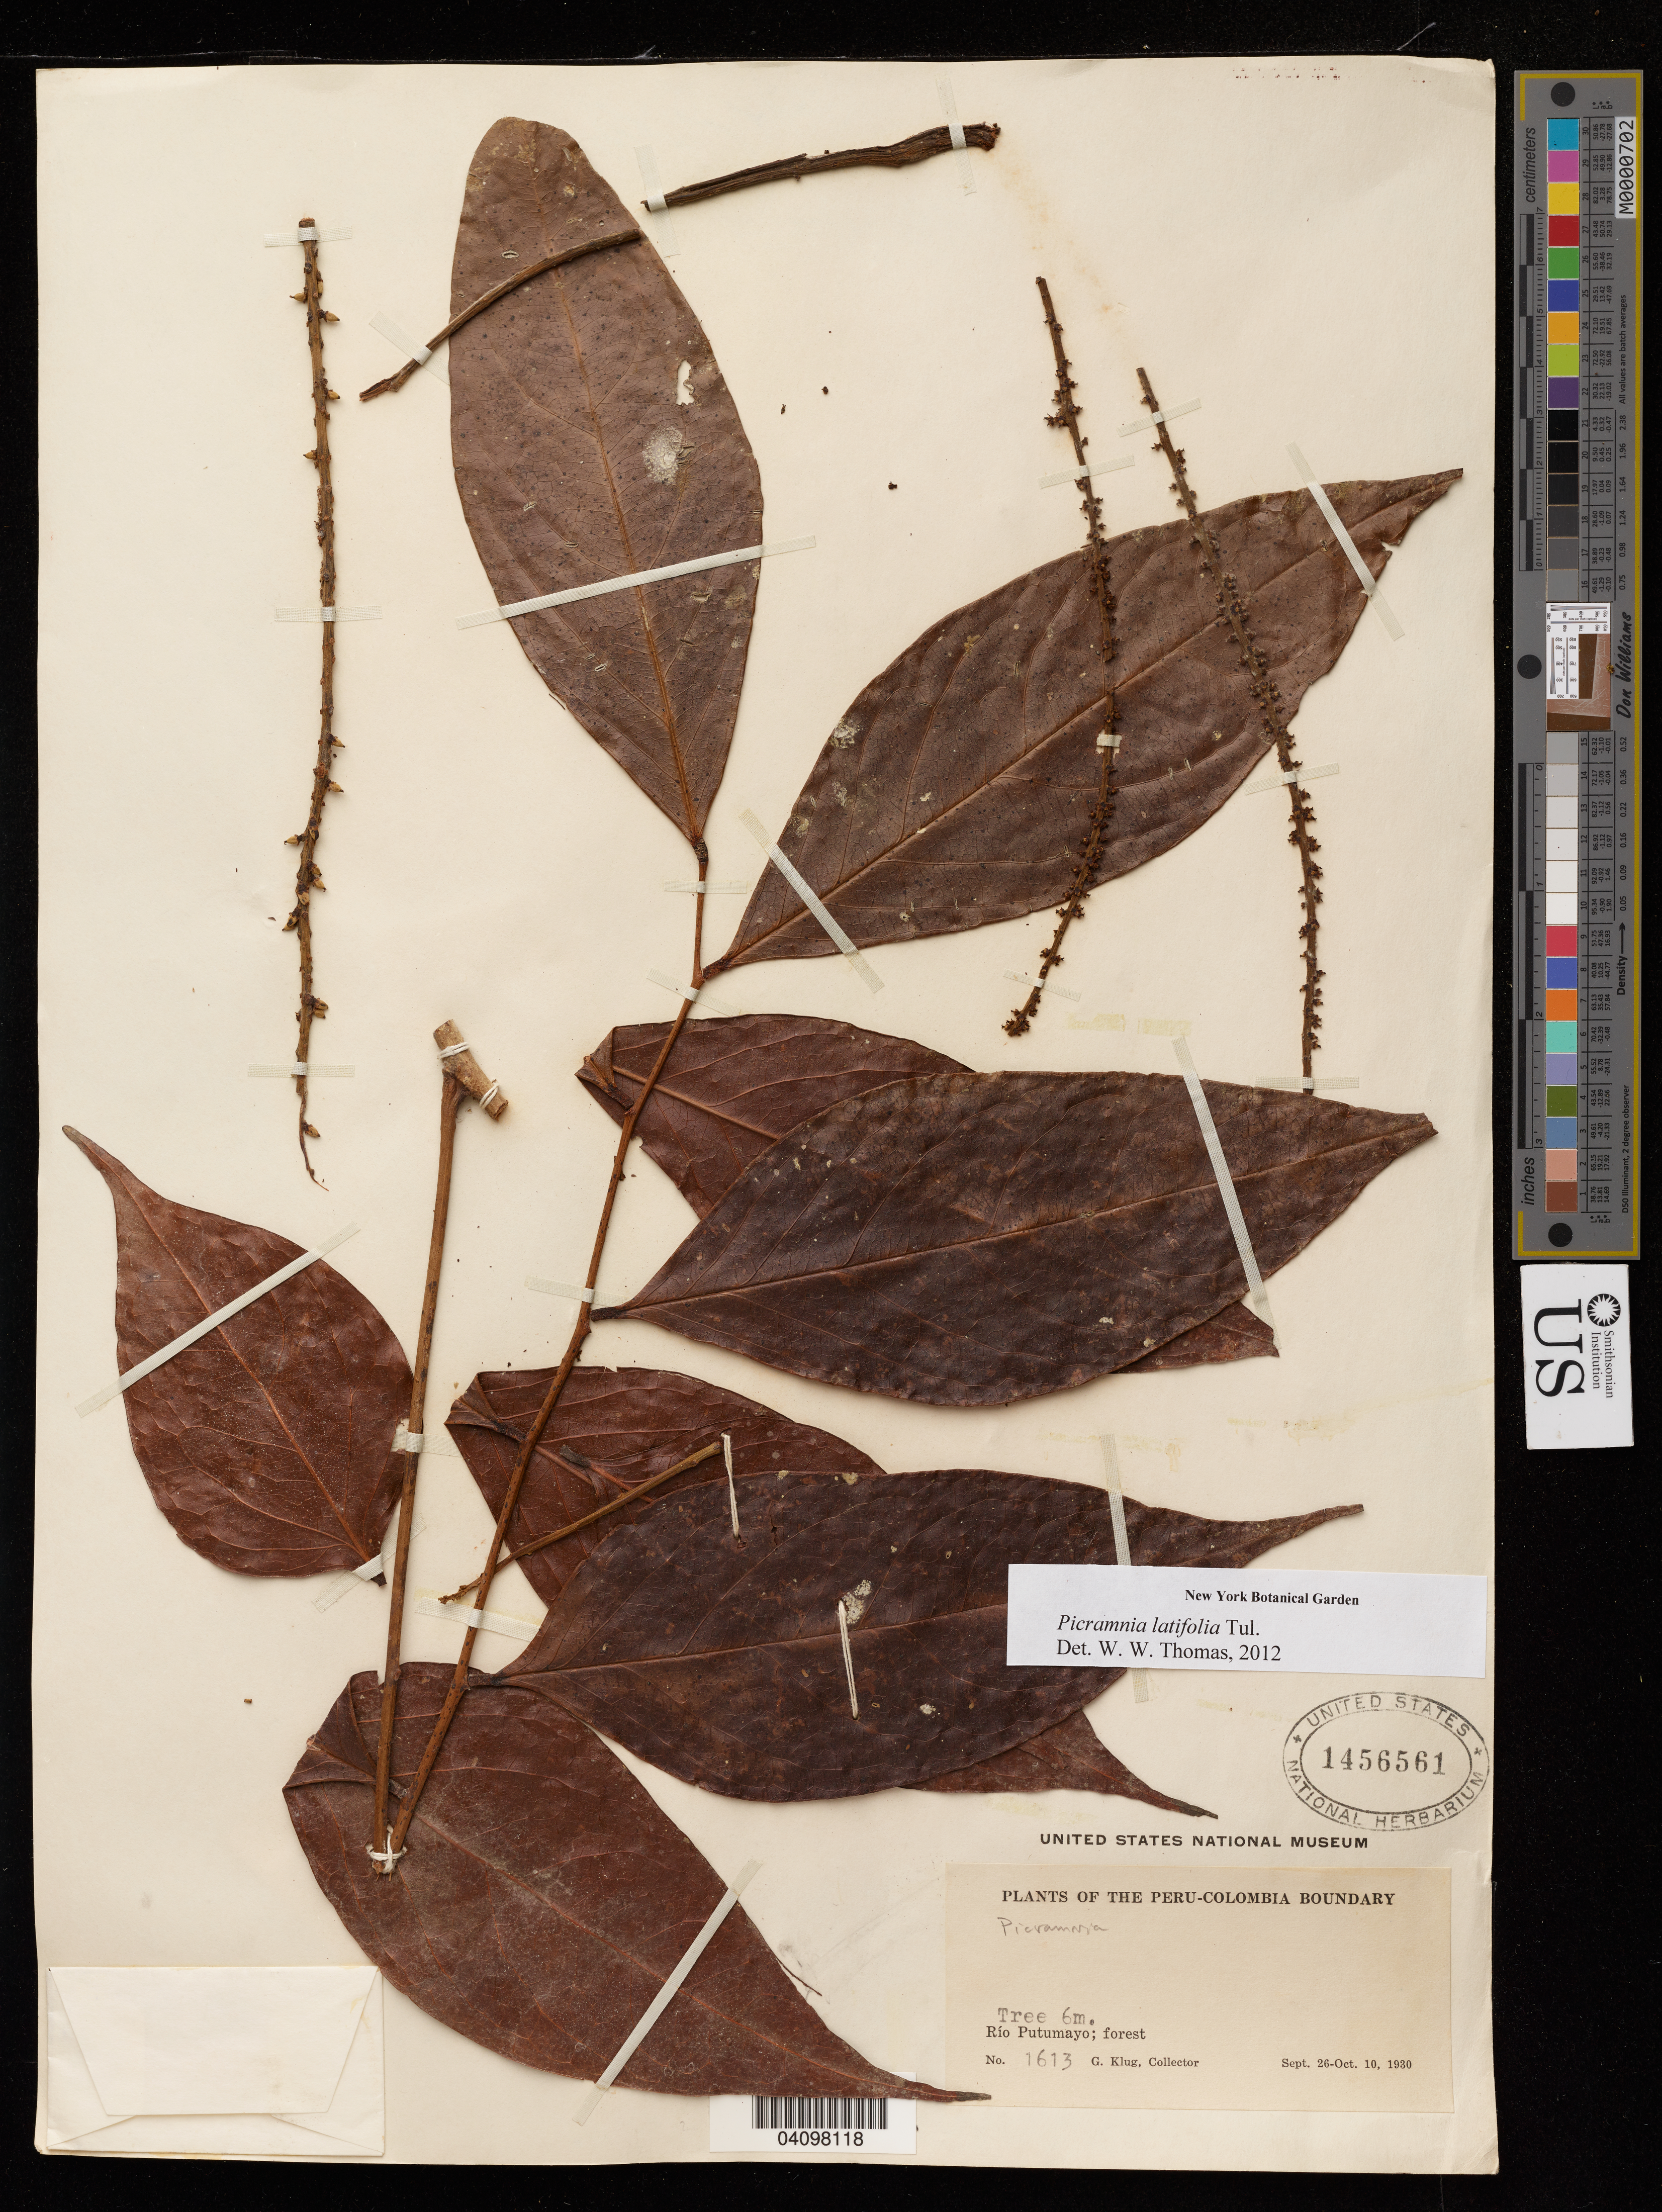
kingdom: Plantae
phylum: Tracheophyta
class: Magnoliopsida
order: Picramniales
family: Picramniaceae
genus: Picramnia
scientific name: Picramnia latifolia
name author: Tul.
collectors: G. Klug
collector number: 1613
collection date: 1930-09-26/1930-10-10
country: Peru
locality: The Peru-Colombia Boundary. Río Putumayo.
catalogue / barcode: US 1456561